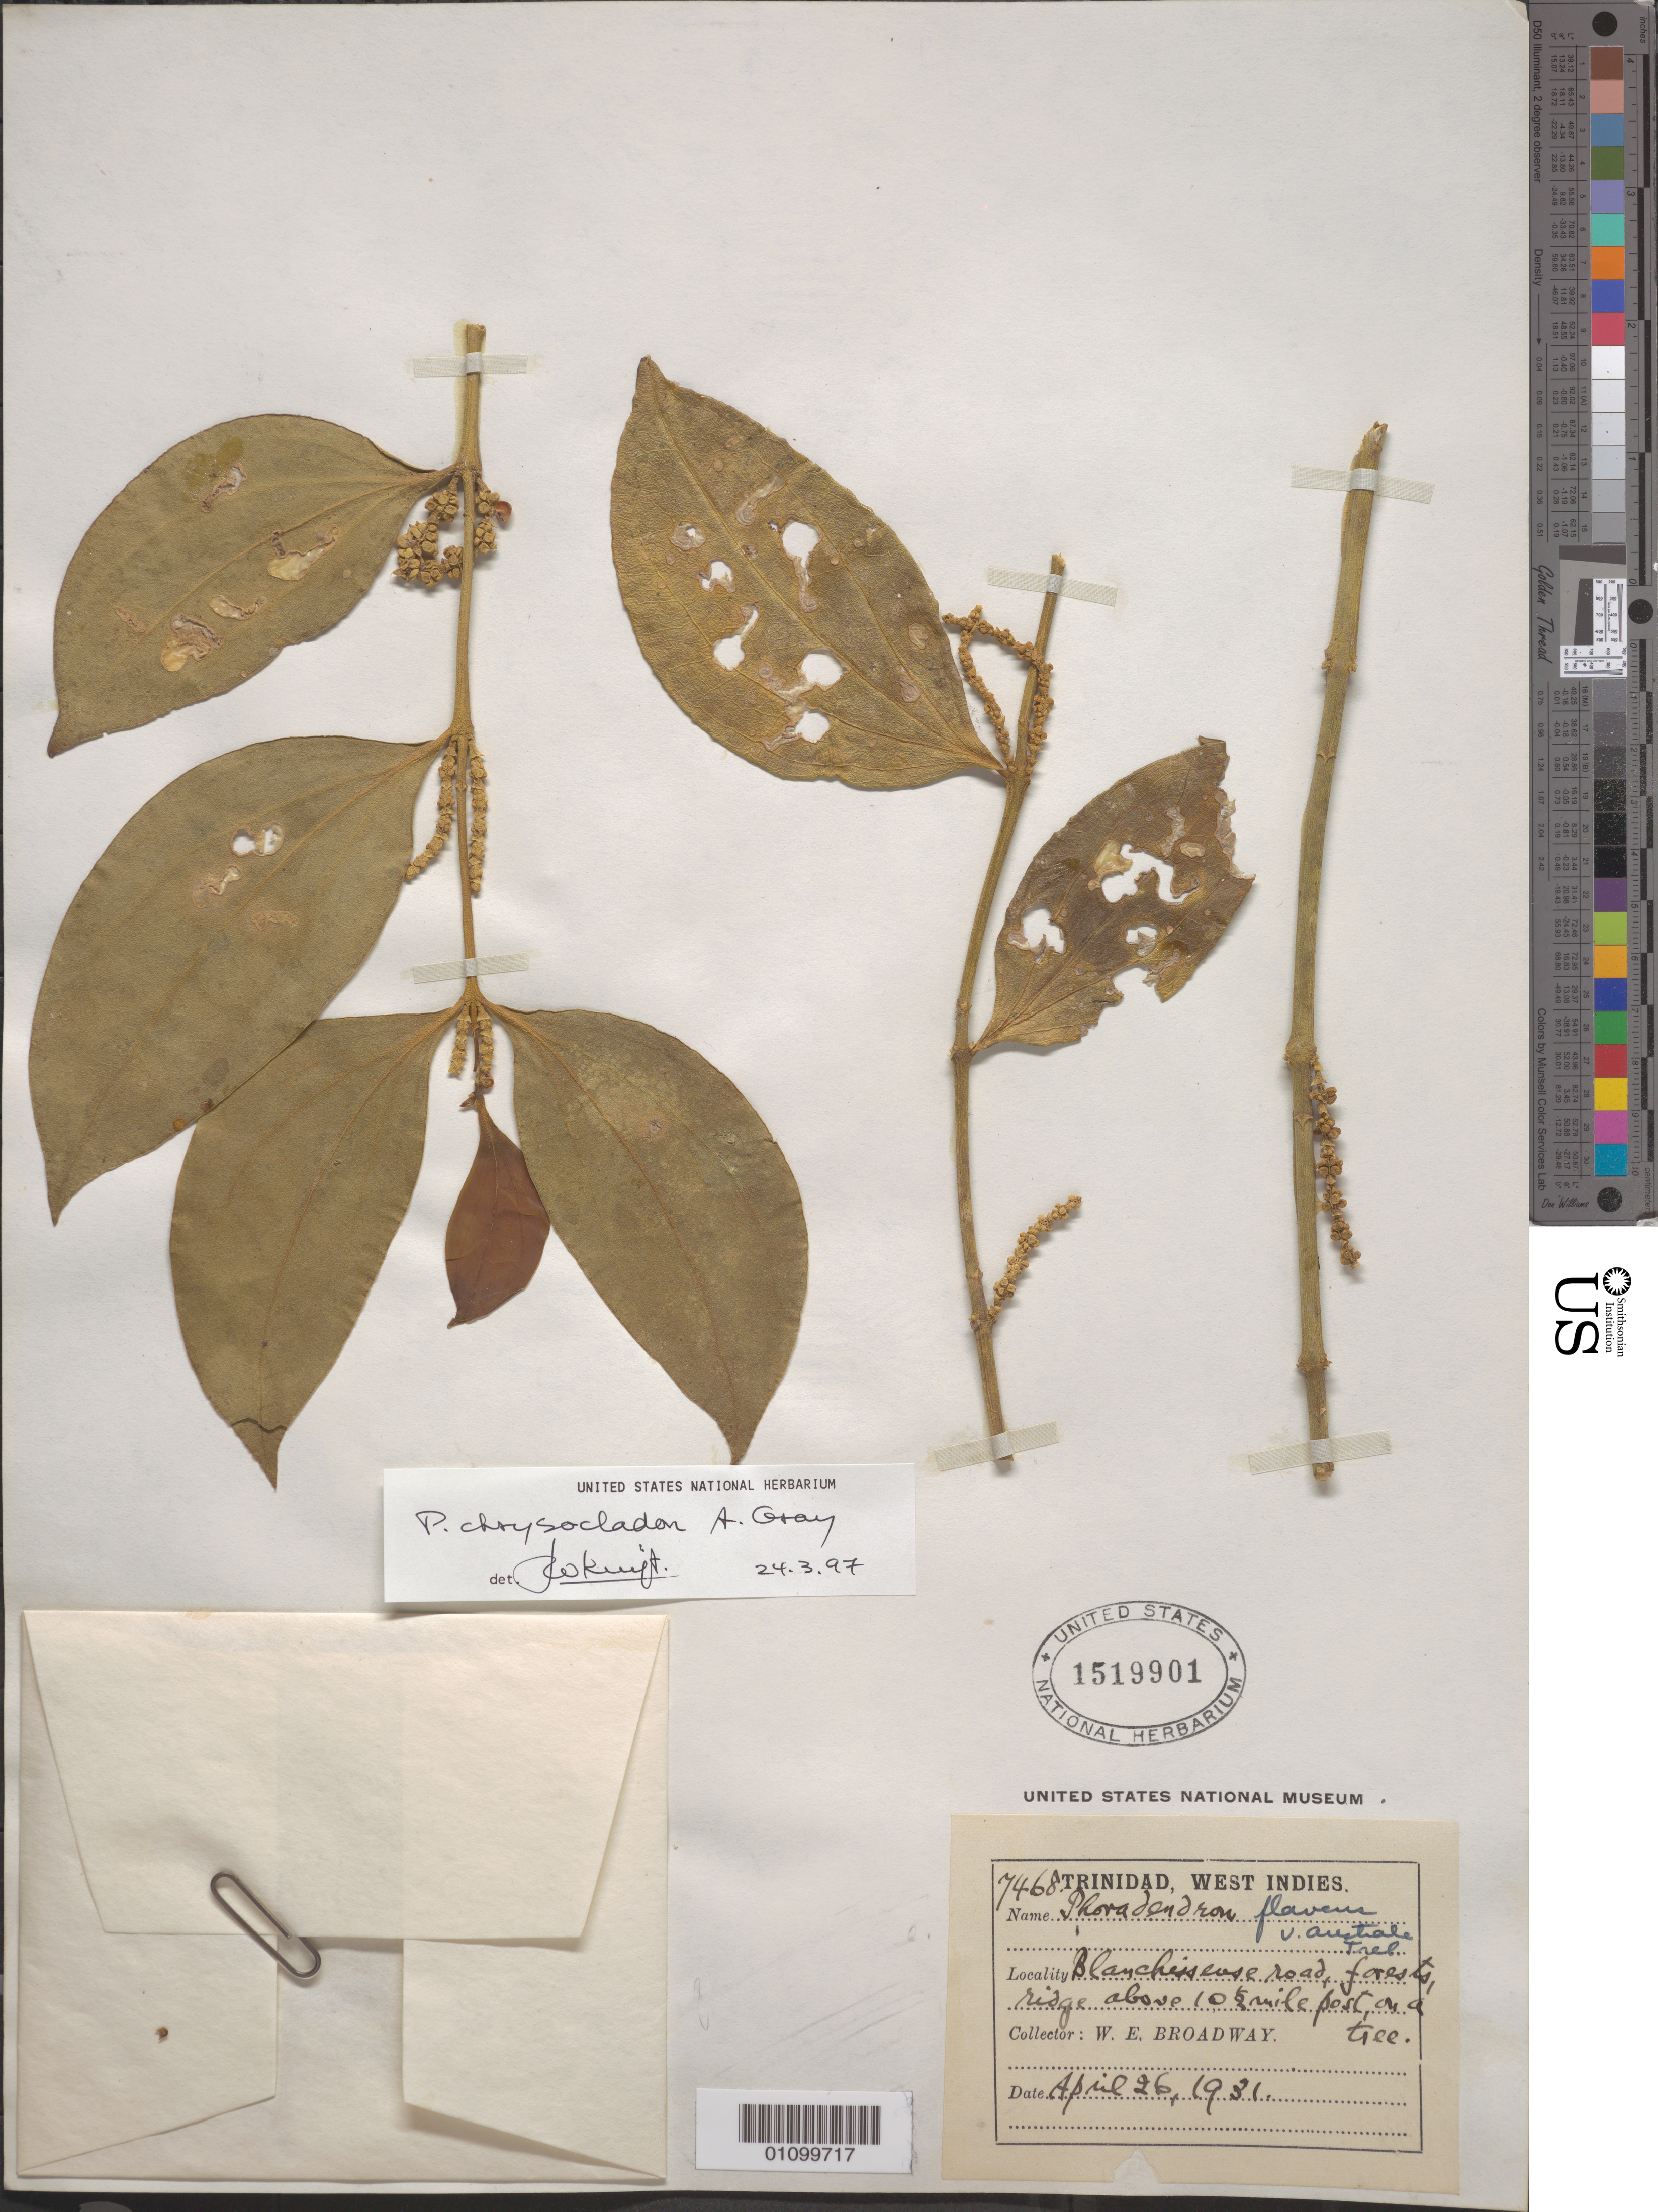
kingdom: Plantae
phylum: Tracheophyta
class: Magnoliopsida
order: Santalales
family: Viscaceae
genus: Phoradendron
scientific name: Phoradendron chrysocladon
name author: A. Gray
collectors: W. E. Broadway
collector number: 7468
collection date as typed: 26 Apr 1931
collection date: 1931-04-26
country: Trinidad and Tobago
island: Trinidad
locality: Blanchisseuse Road, forest, ridge above 10.5 mile post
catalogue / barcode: US 1519901